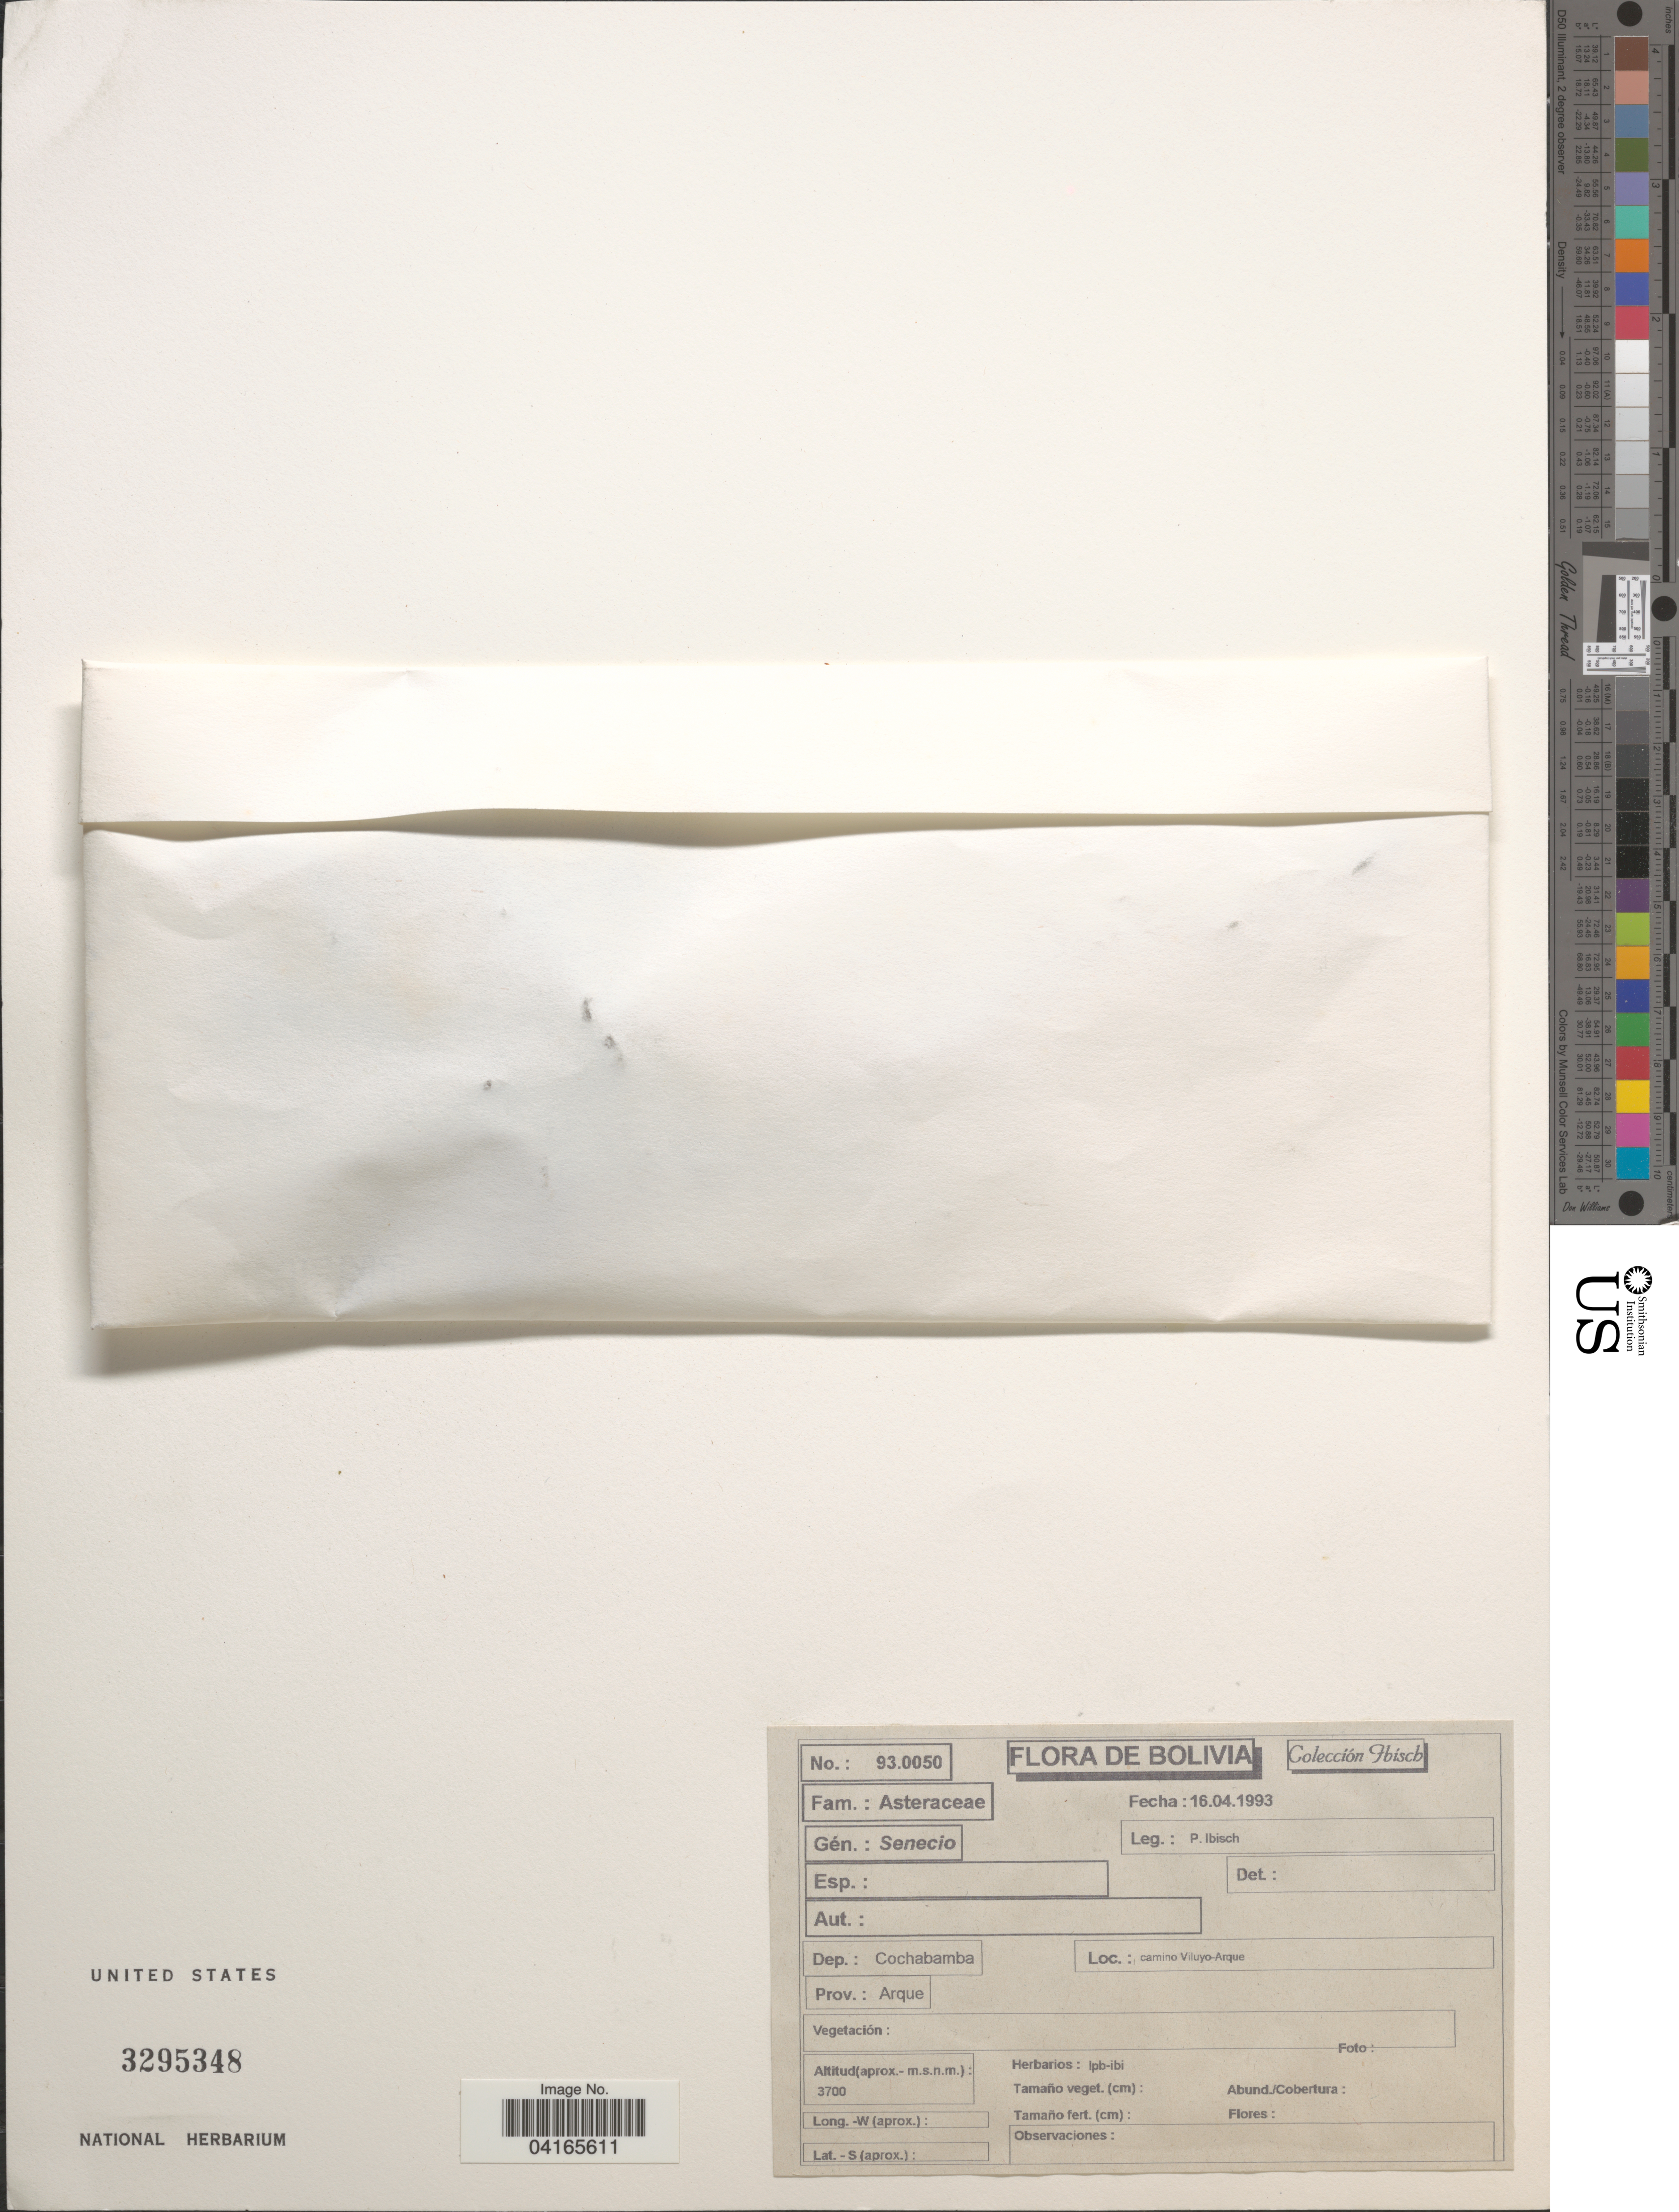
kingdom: Plantae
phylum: Tracheophyta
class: Magnoliopsida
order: Asterales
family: Asteraceae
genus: Senecio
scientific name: Senecio sp.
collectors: P. Ibisch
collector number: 930050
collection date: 1993-04-16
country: Bolivia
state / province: Cochabamba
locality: Dep.: Cochabamba. Camino Viluyo-Arque. Prov.: Arque.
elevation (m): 3700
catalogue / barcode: US 3295348